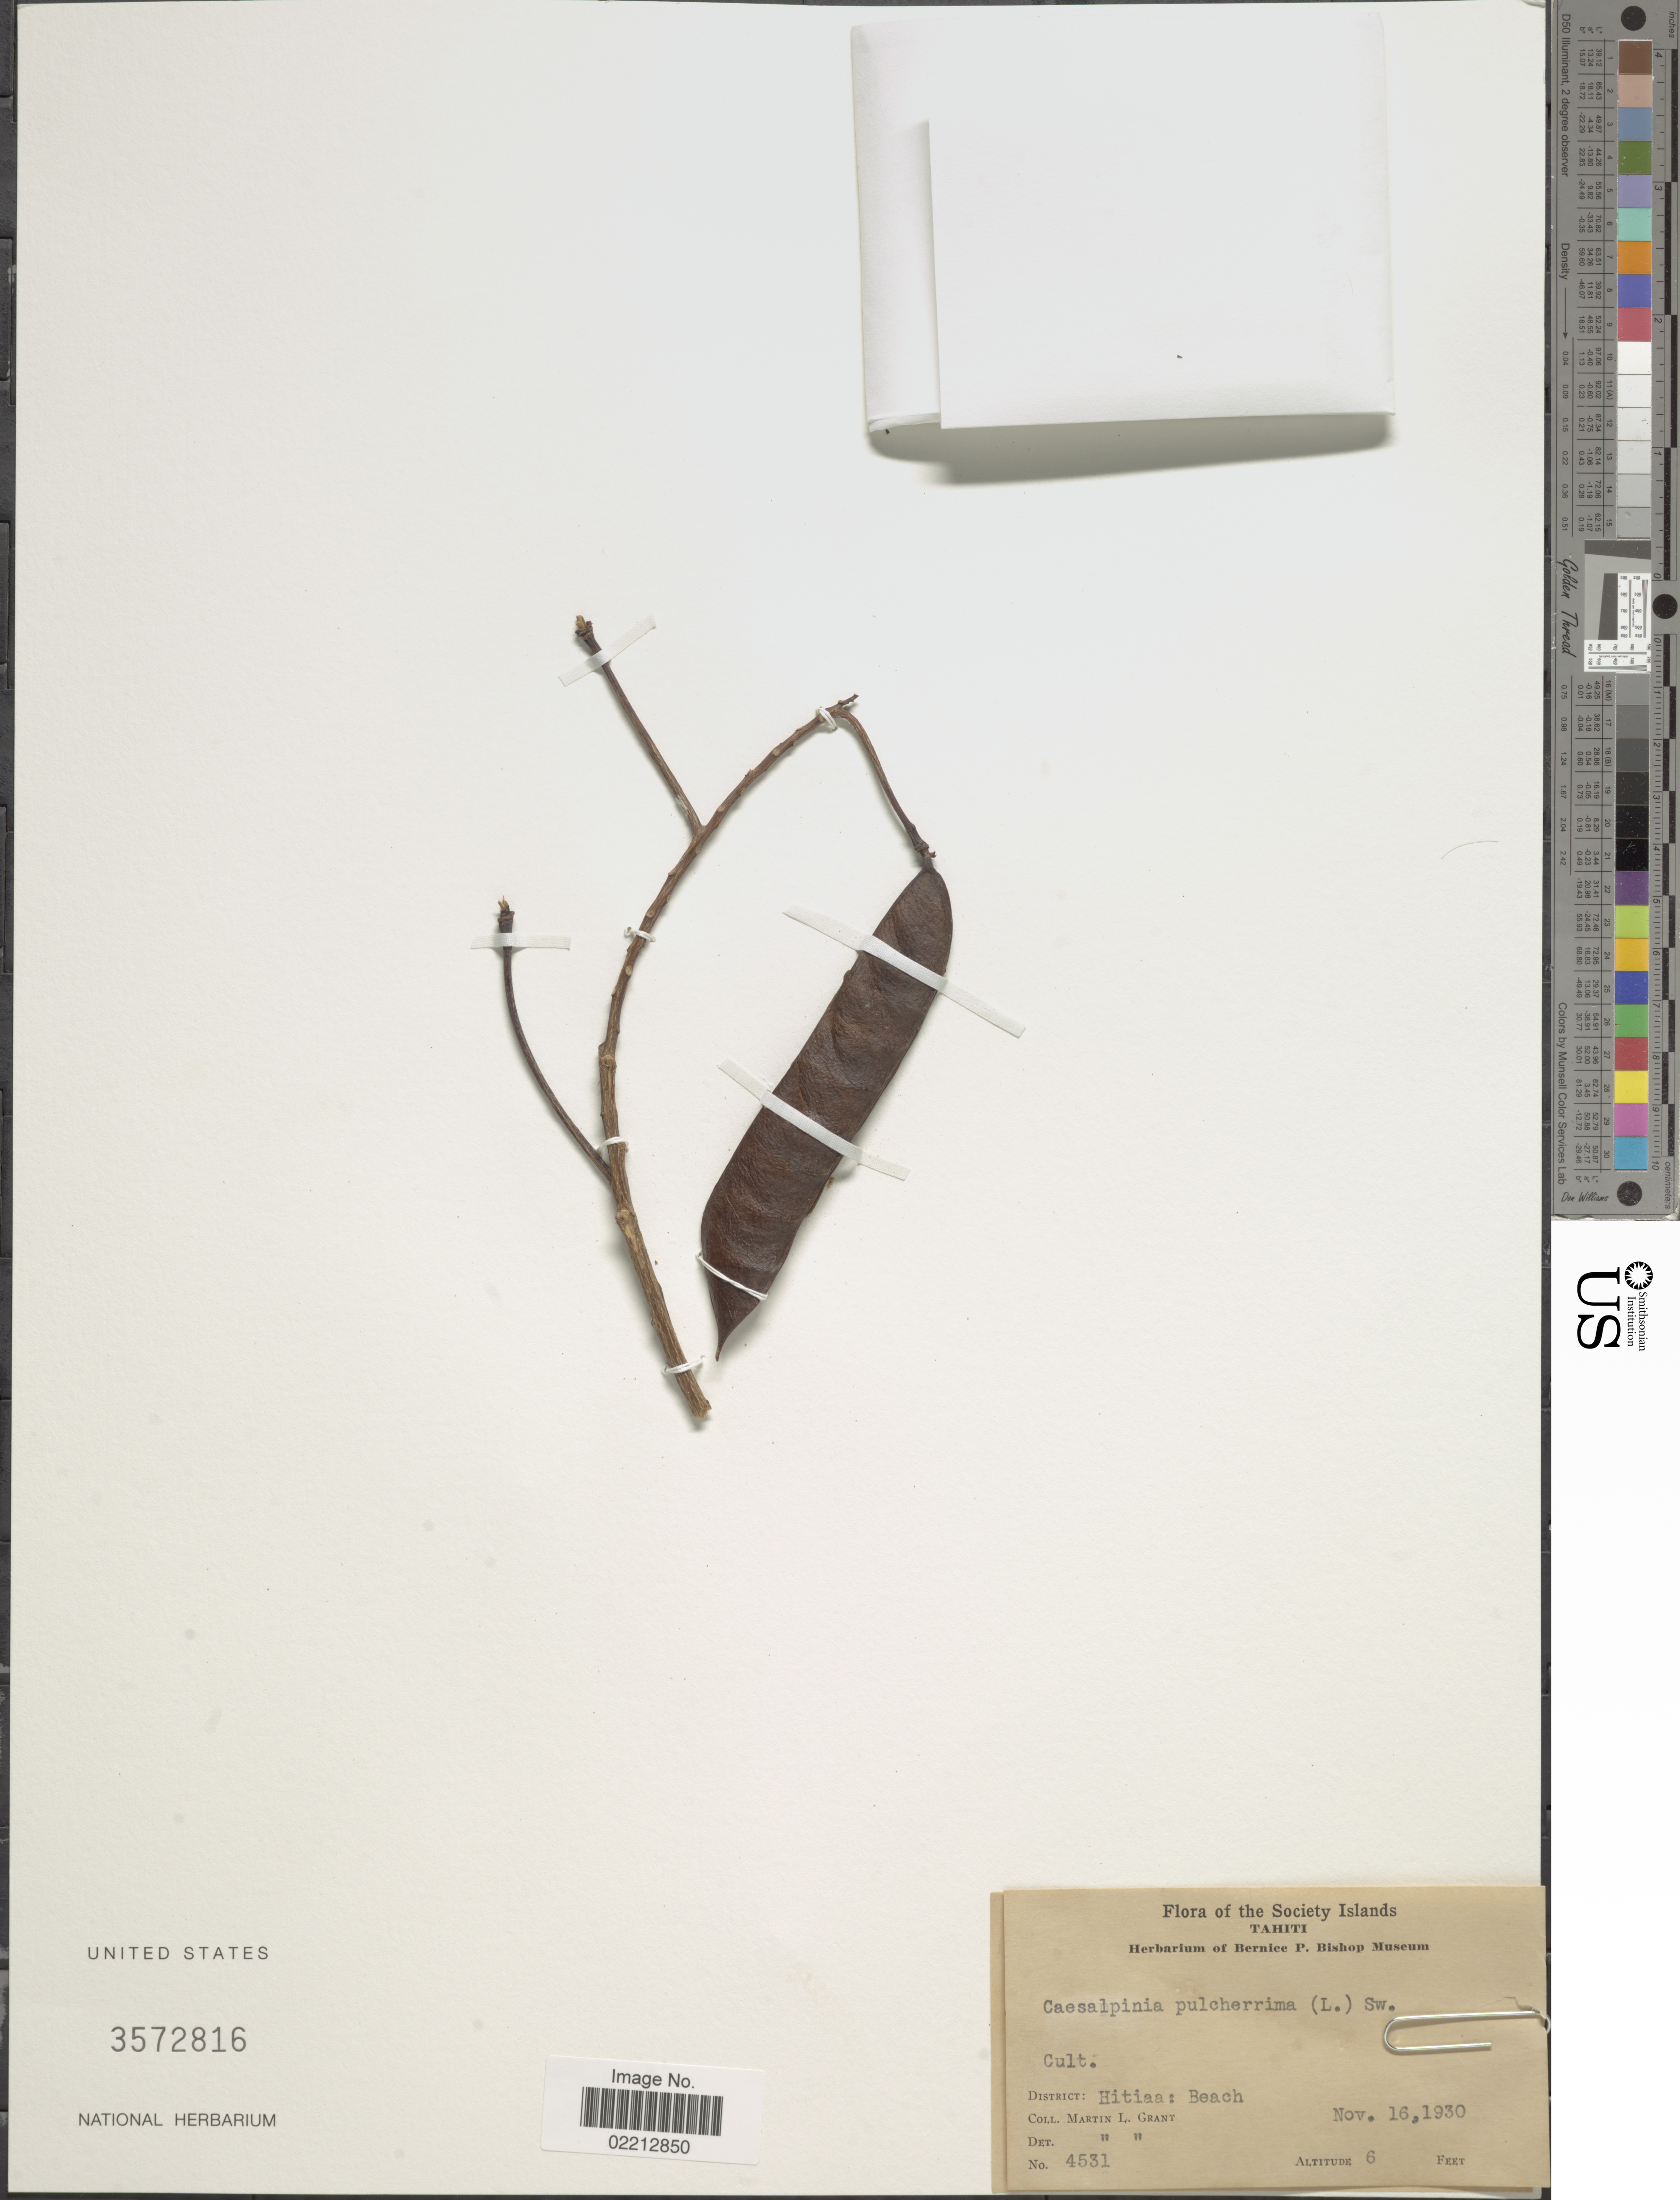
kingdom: Plantae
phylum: Tracheophyta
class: Magnoliopsida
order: Fabales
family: Fabaceae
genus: Caesalpinia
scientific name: Caesalpinia pulcherrima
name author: (L.) Sw.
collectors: M. L. Grant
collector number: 4531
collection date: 1930-11-16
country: French Polynesia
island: Tahiti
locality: Society Islands, Tahiti, District: Hitiaa: Beach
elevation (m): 2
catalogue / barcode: US 3572816